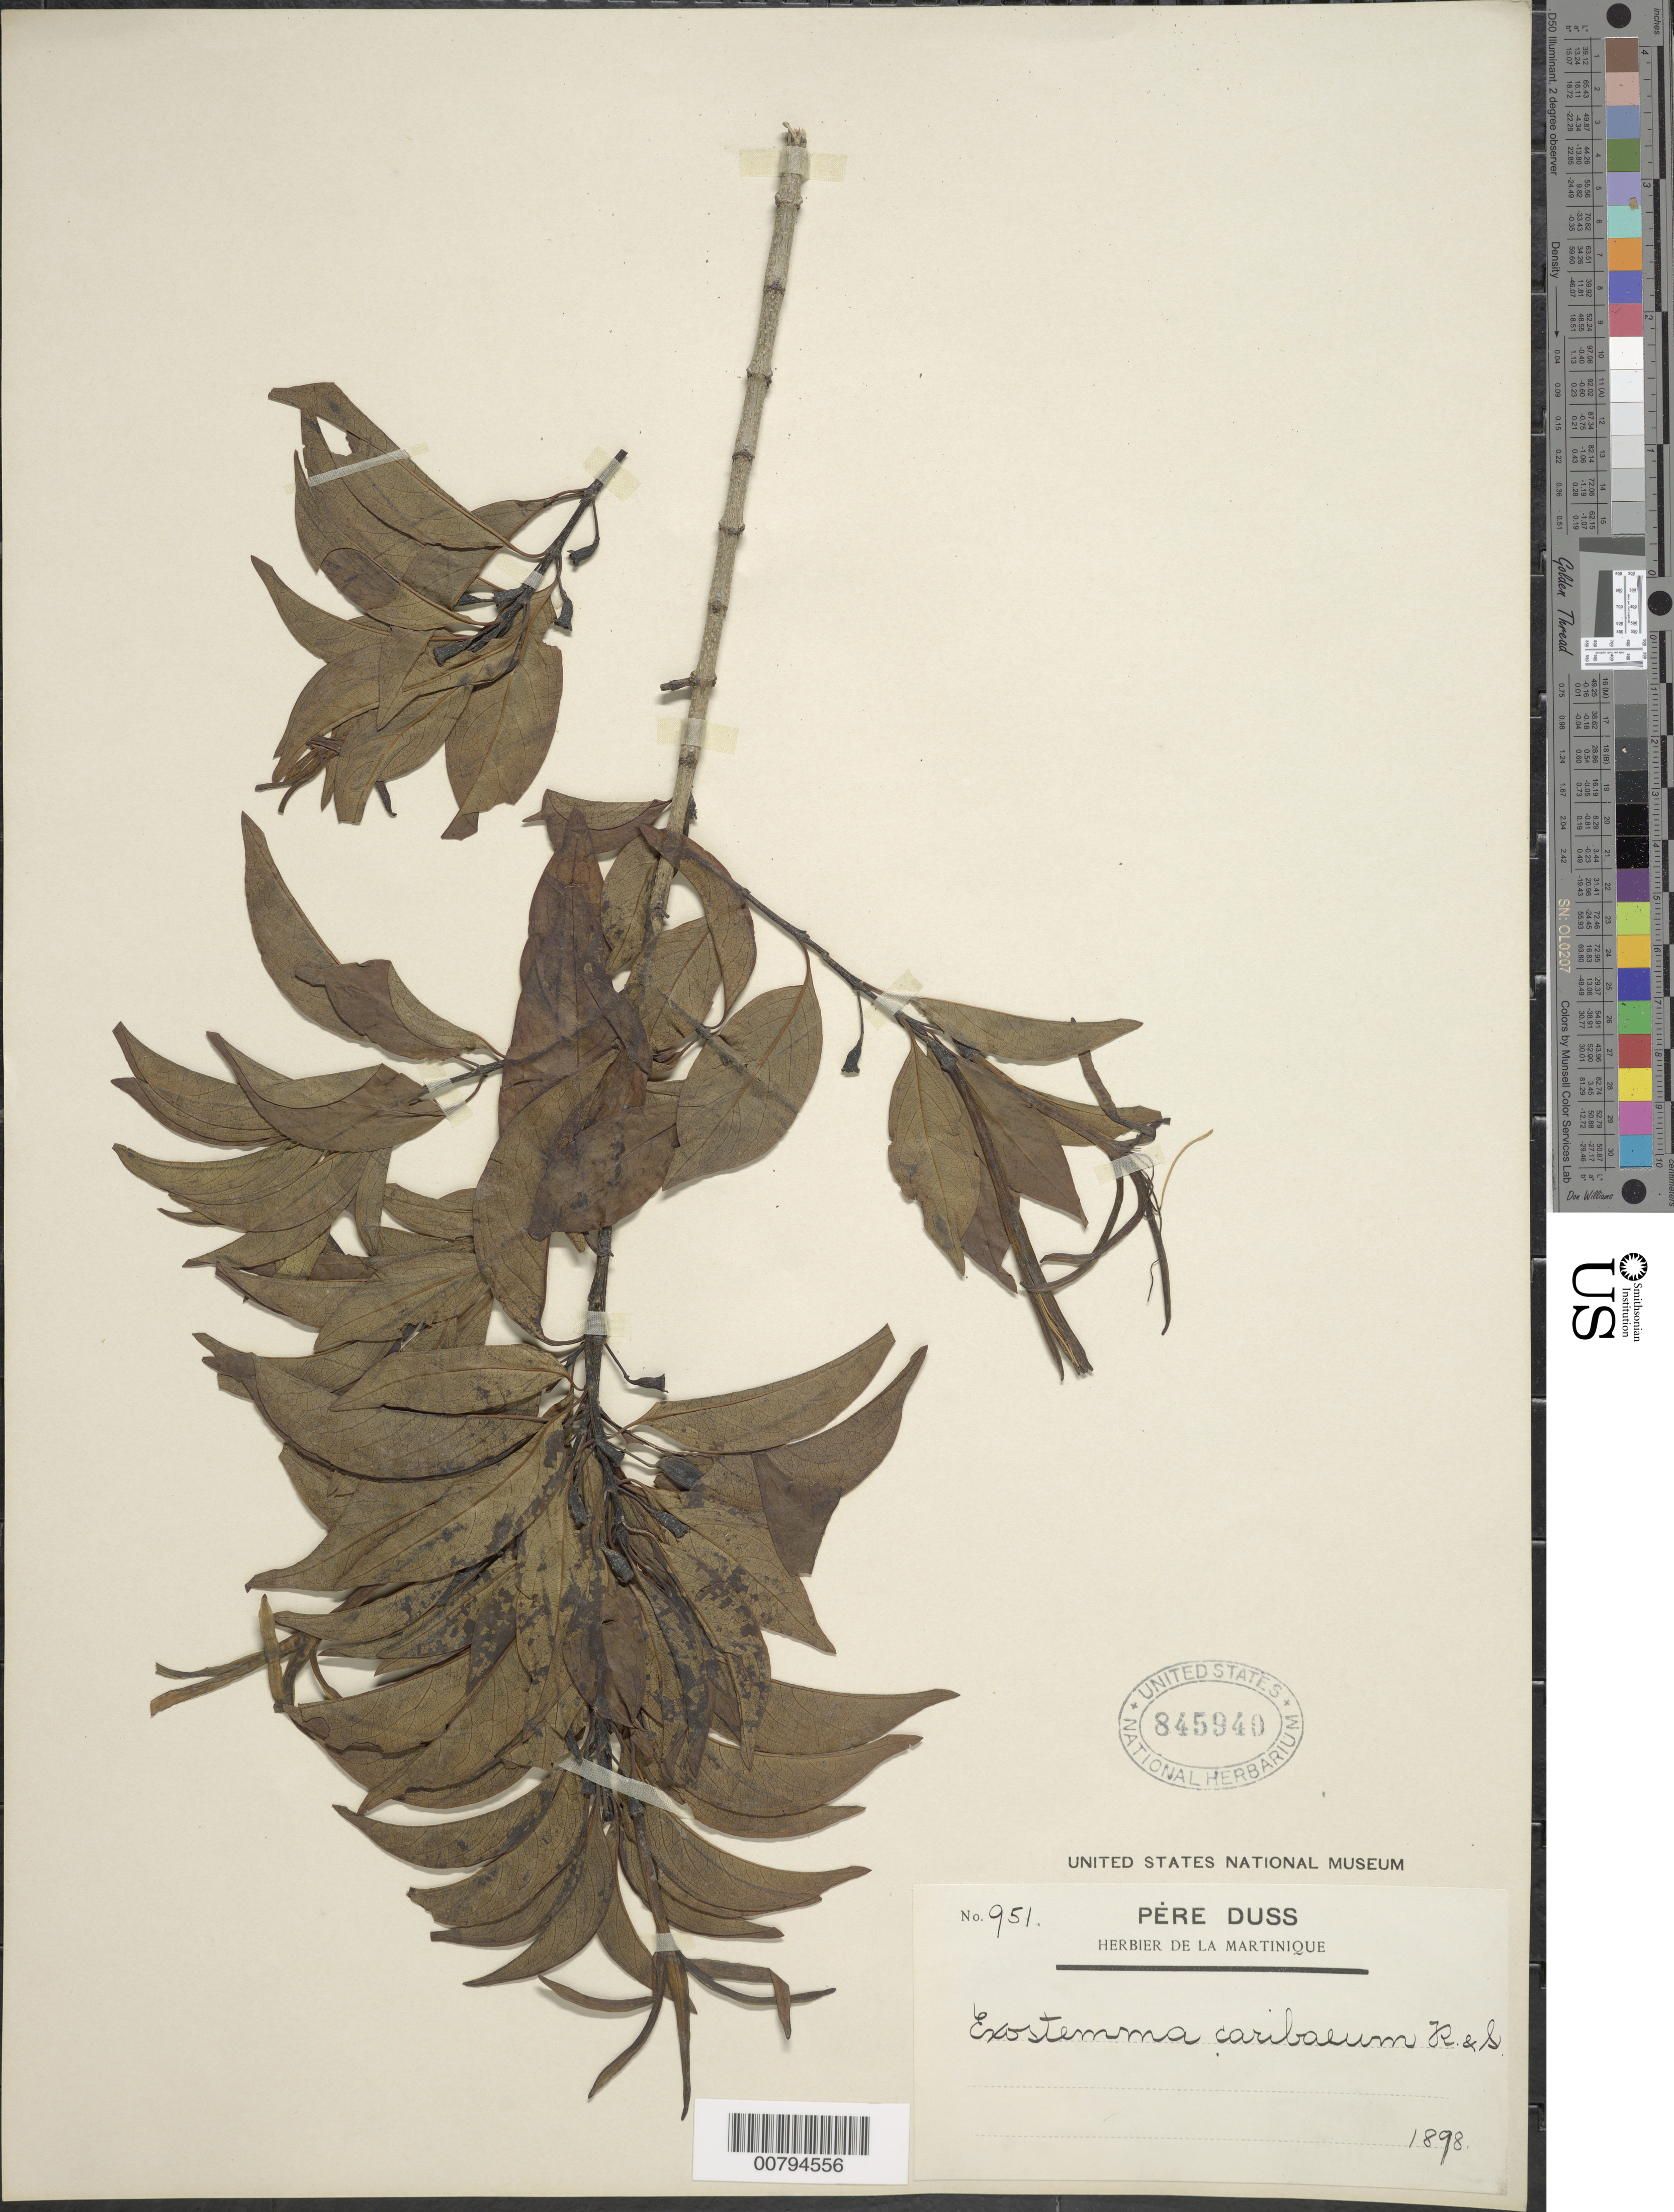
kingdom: Plantae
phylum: Tracheophyta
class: Magnoliopsida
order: Gentianales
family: Rubiaceae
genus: Exostema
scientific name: Exostema caribaeum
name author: (Jacq.) Roem. & Schult.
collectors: Père Duss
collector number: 951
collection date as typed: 1898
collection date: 1898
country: Martinique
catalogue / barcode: US 845940